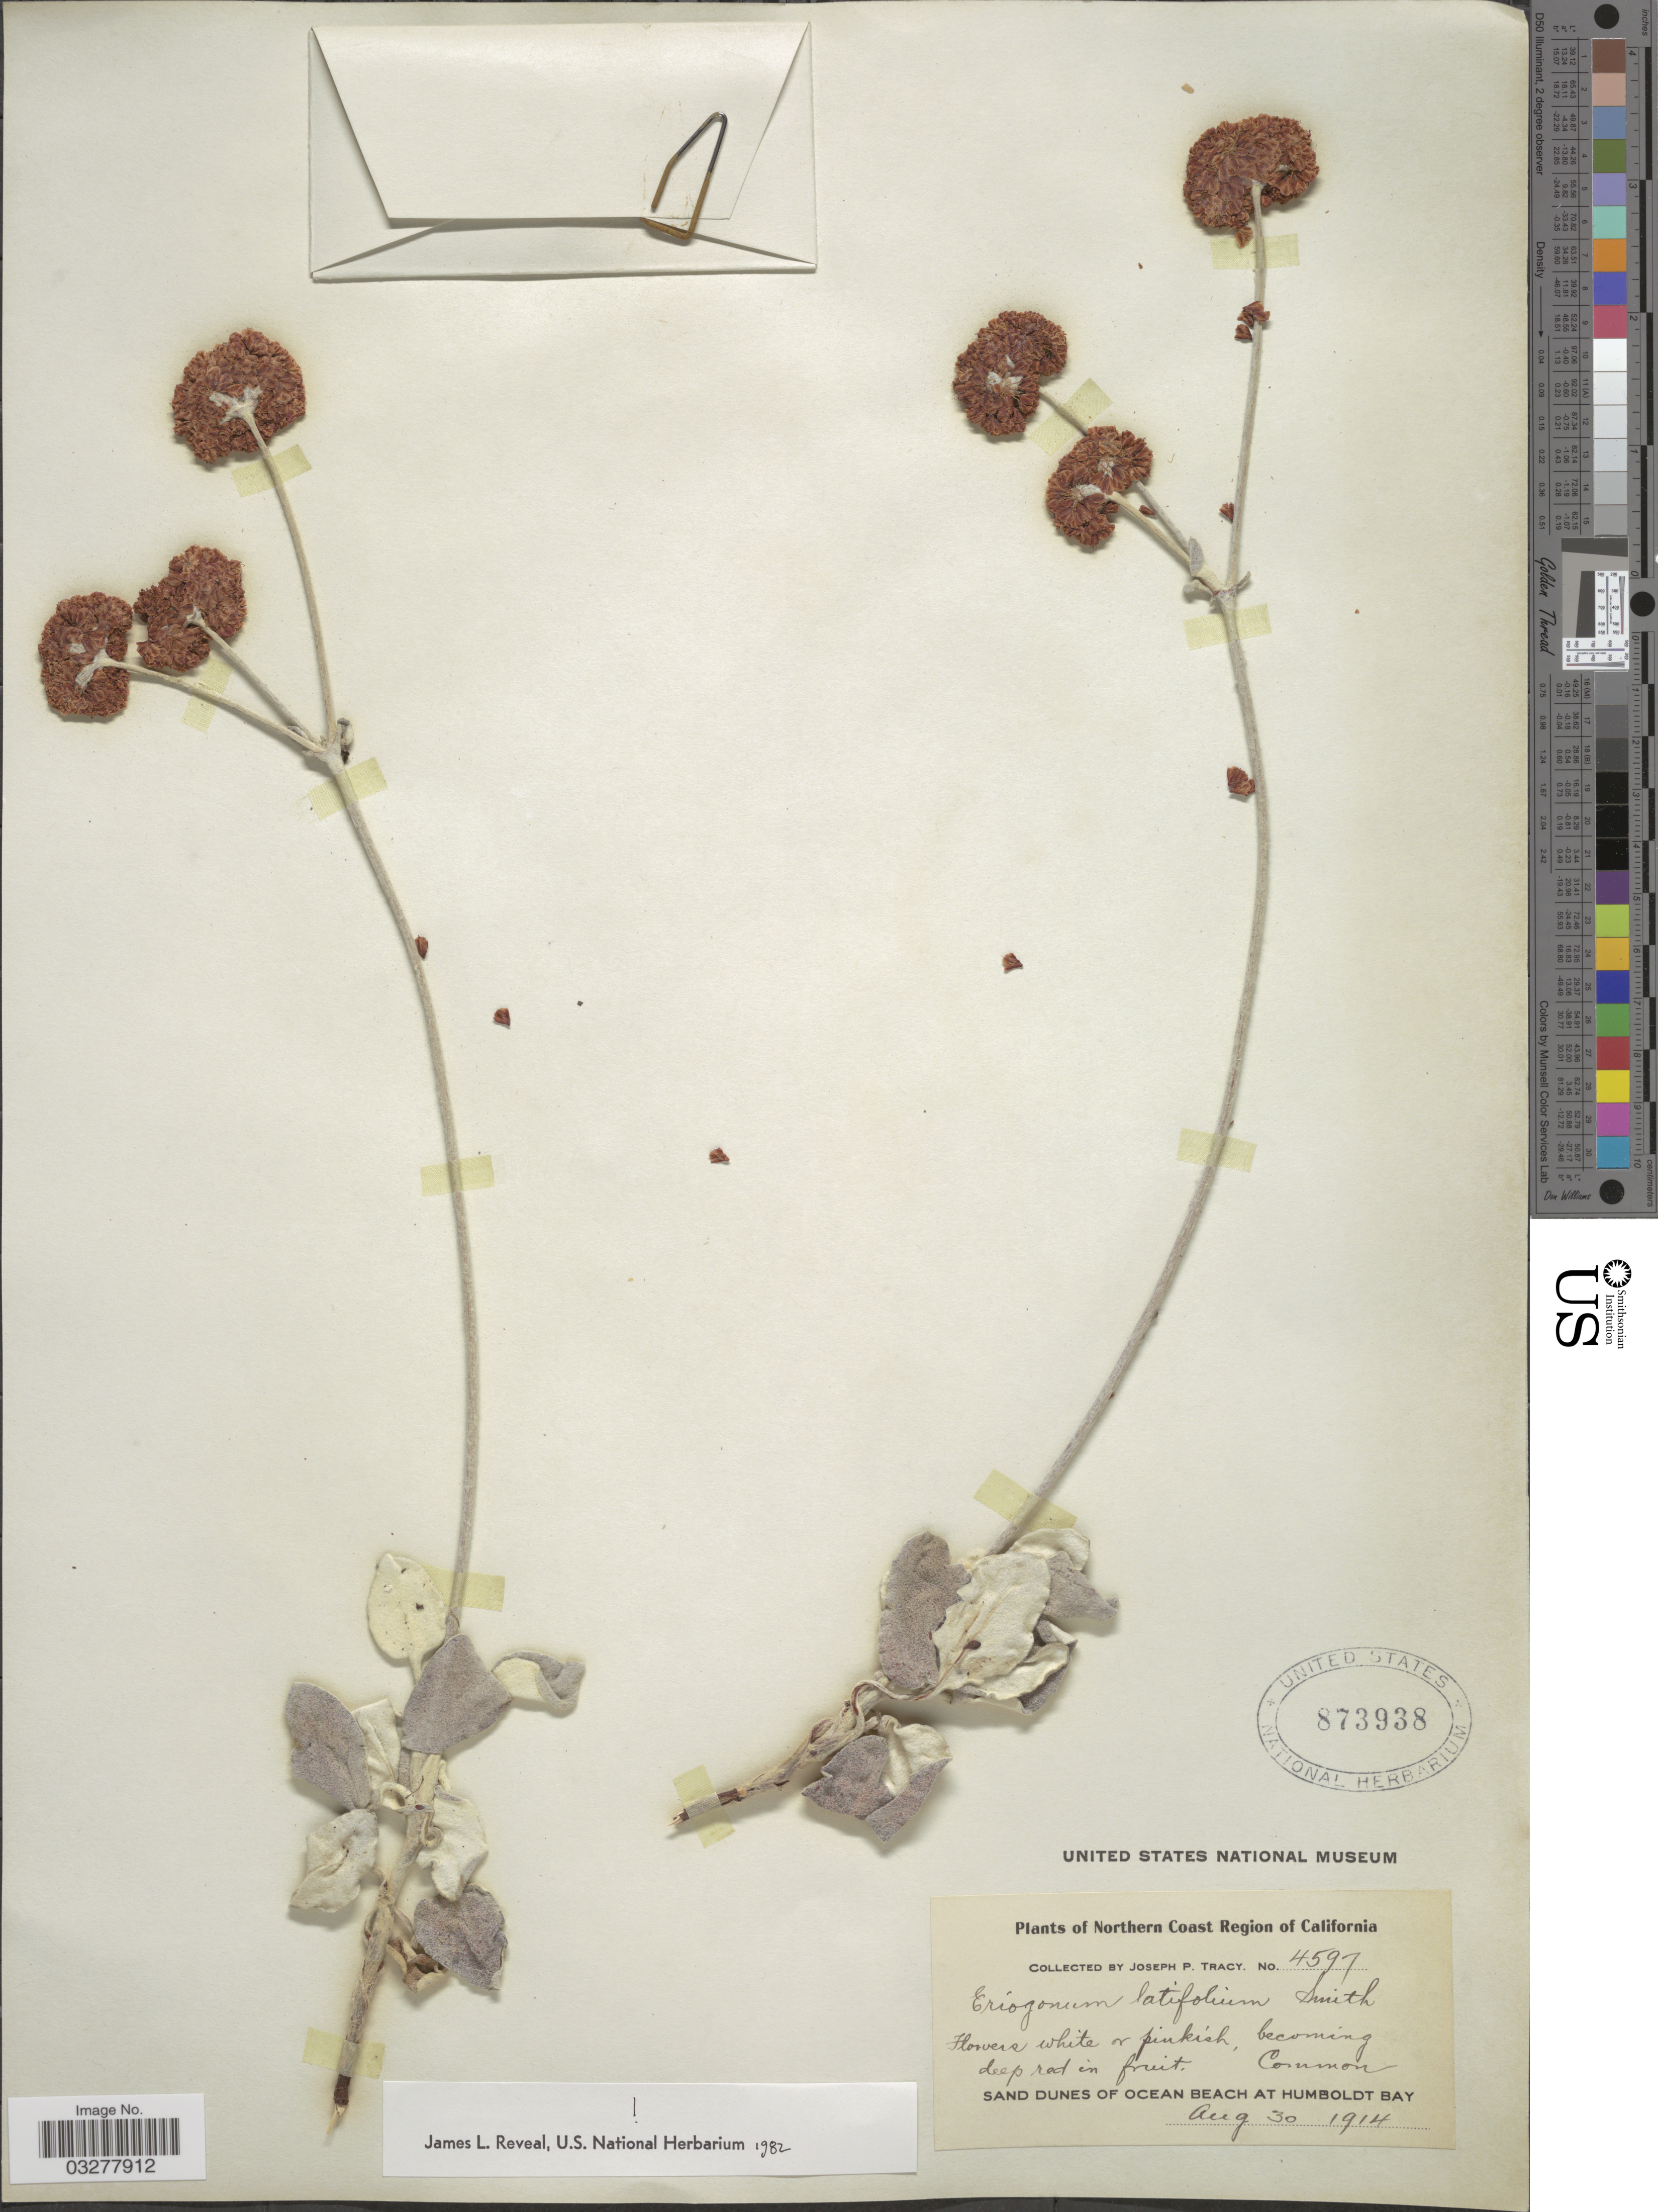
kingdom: Plantae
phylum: Tracheophyta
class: Magnoliopsida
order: Caryophyllales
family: Polygonaceae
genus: Eriogonum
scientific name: Eriogonum latifolium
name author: Sm.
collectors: J. Tracy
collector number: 4597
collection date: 1914-08-30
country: United States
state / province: California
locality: Northern Coast Region of California. Sand Dunes of Ocean Beach at Humboldt Bay.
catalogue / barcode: US 873938